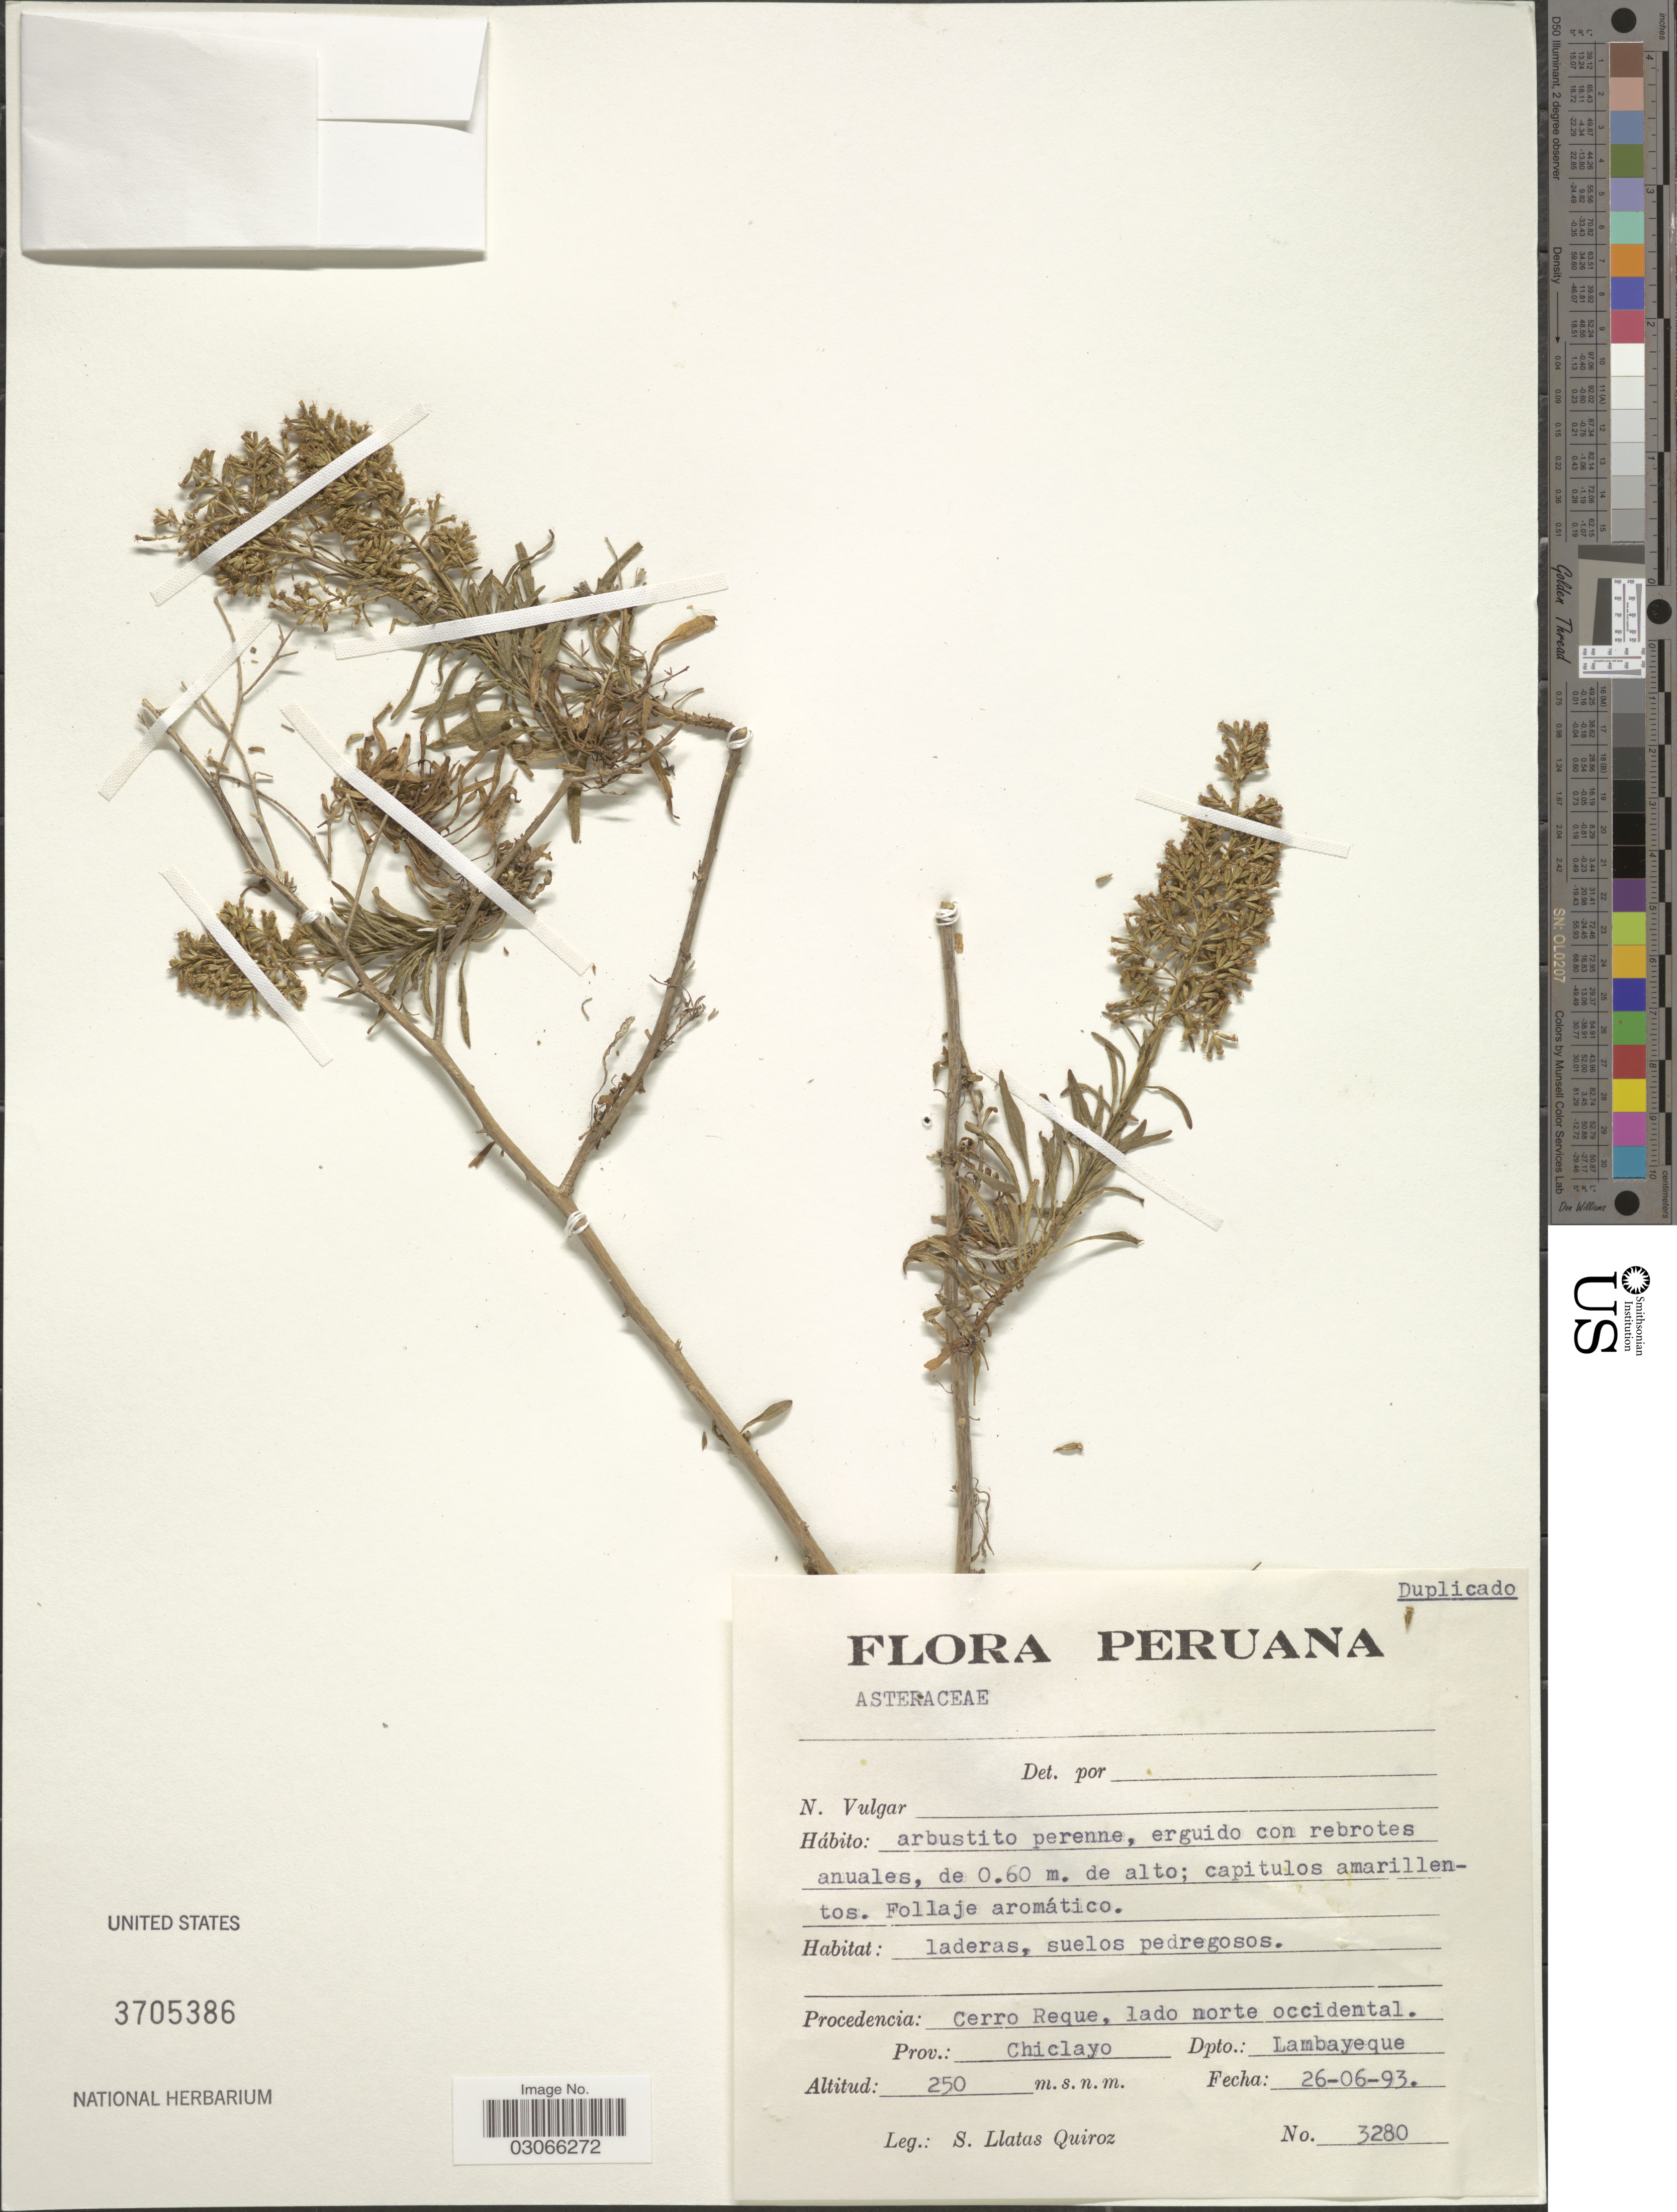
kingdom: Plantae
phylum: Tracheophyta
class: Magnoliopsida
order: Asterales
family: Asteraceae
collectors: S. Llatas Quiroz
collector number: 3280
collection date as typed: Transcribed d/m/y: 26/6/93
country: Peru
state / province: Lambayeque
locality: Cerro Reque, lado norte occidental. Prov.: Chiclayo Dpto.: Lambayeque.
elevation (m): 250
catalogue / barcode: US 3705386